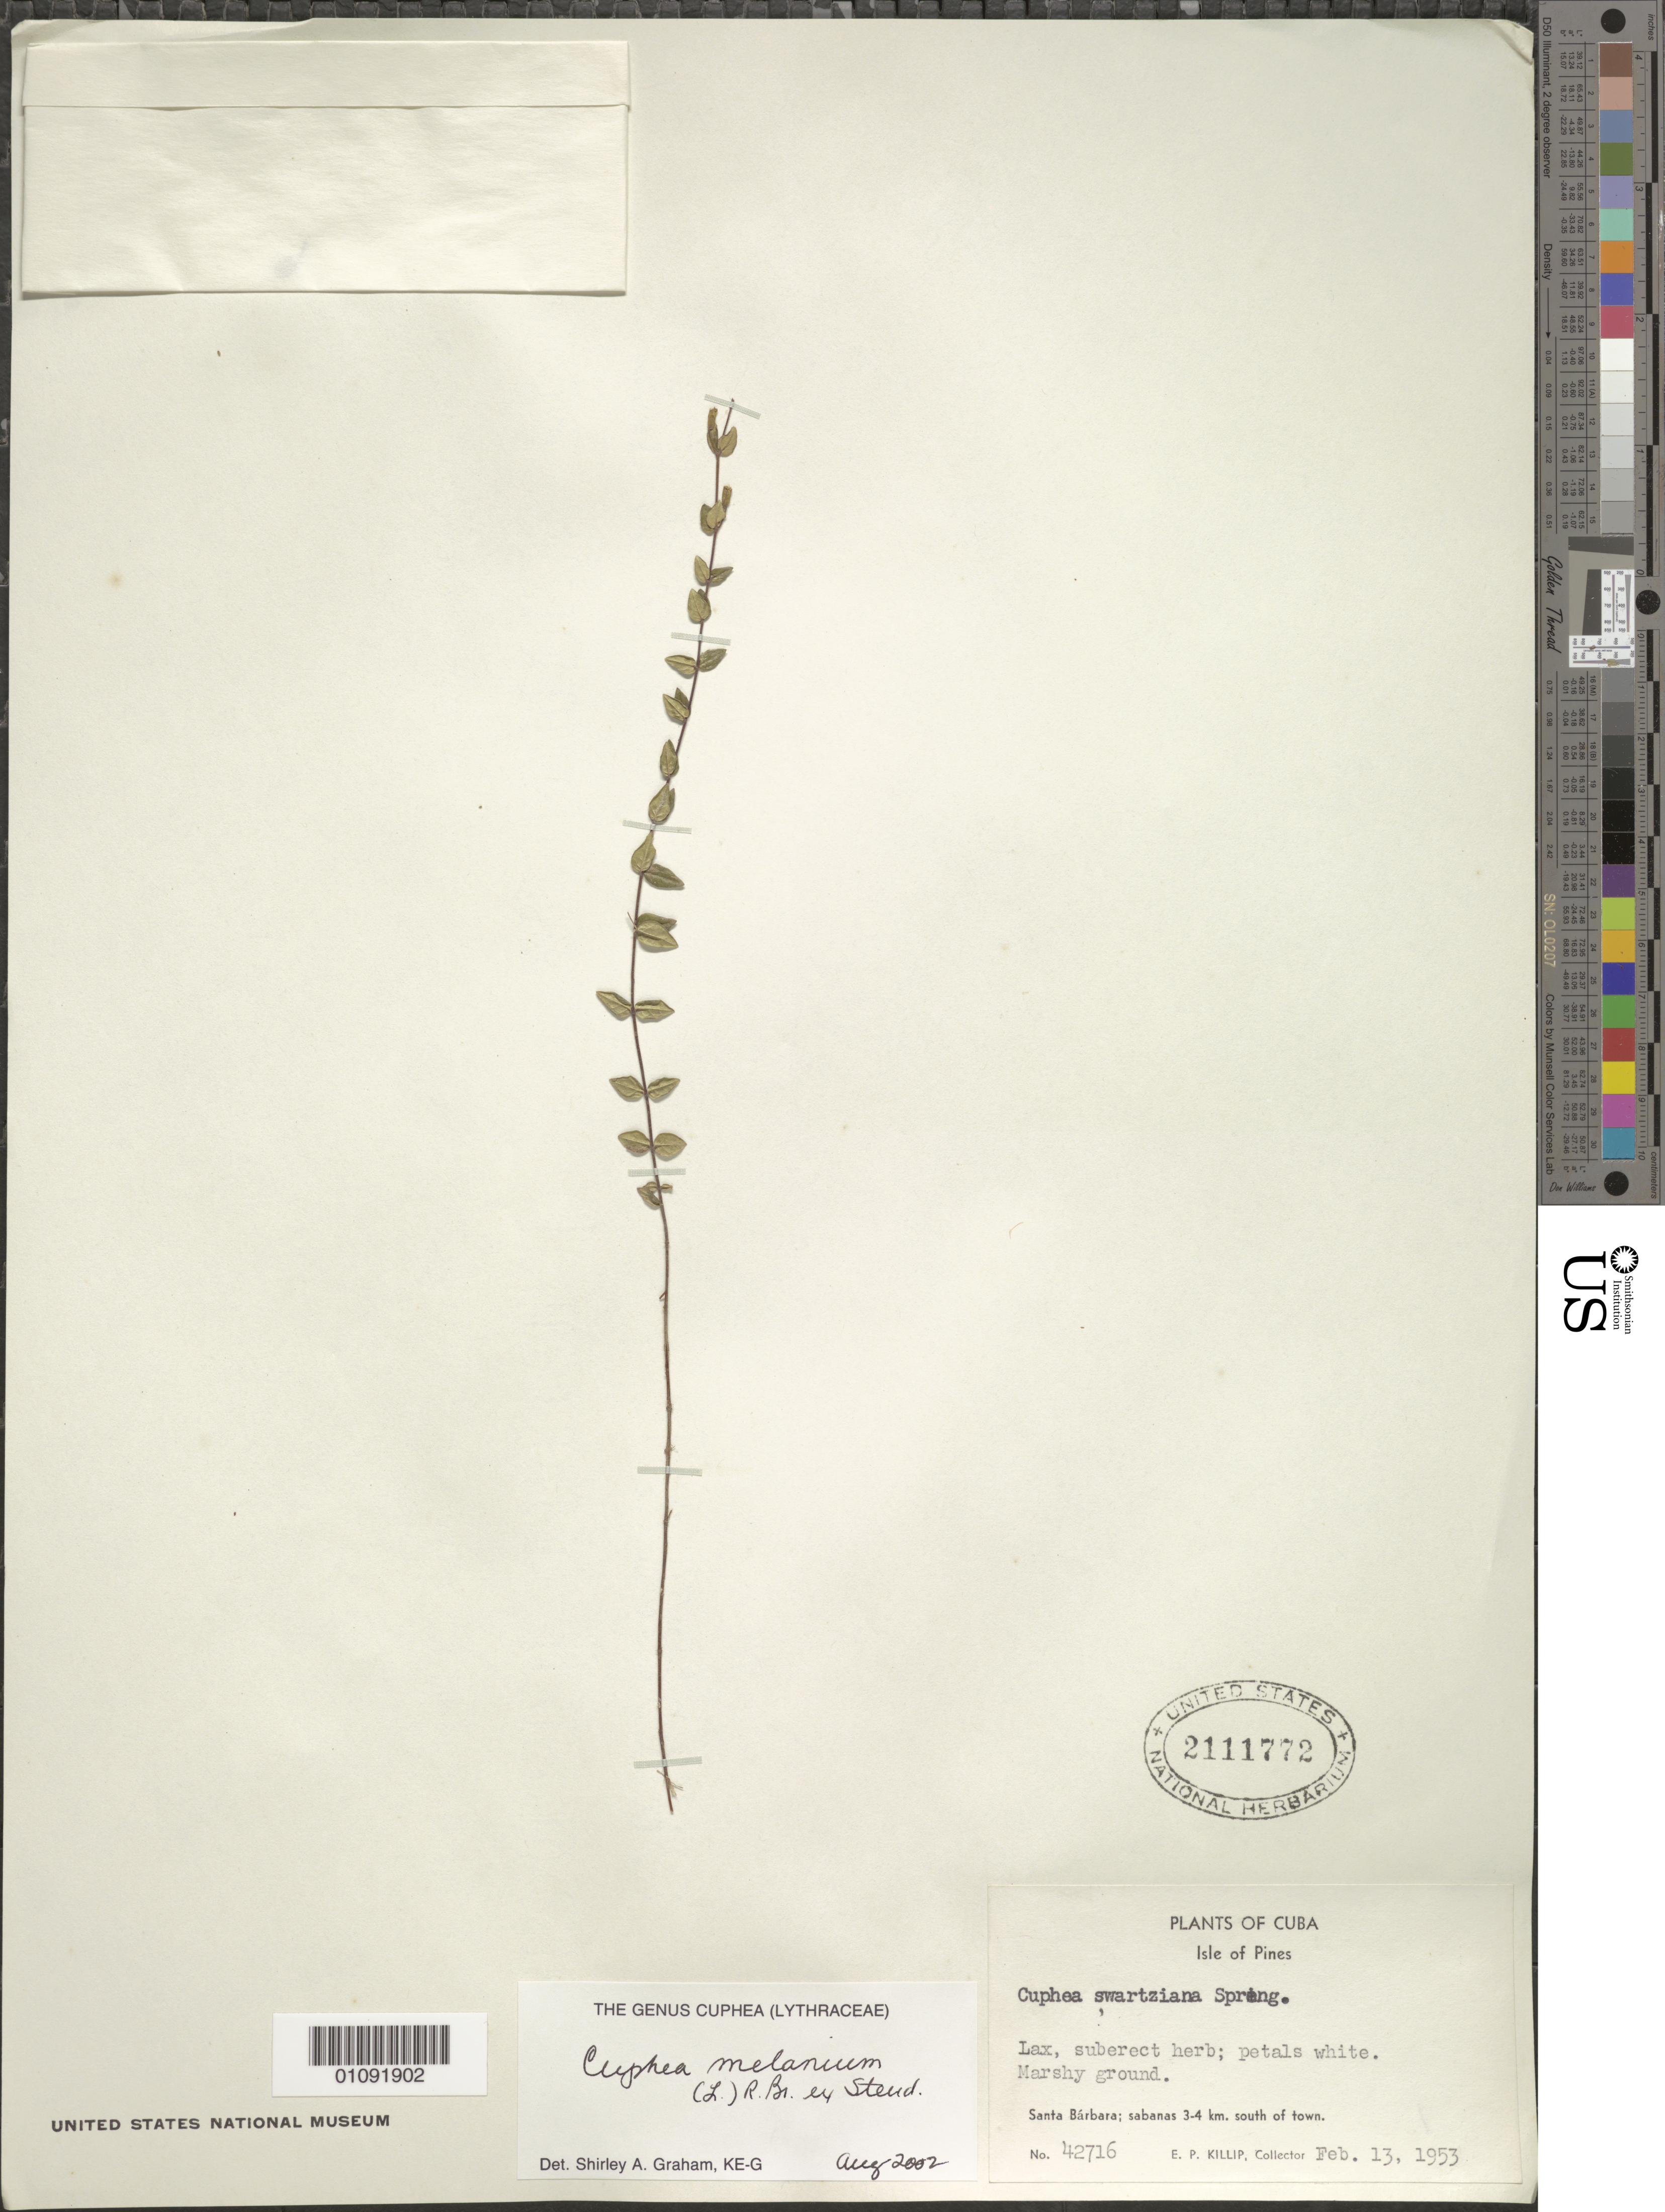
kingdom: Plantae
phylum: Tracheophyta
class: Magnoliopsida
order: Myrtales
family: Lythraceae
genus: Cuphea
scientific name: Cuphea melanium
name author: (L.) Cramer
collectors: E. P. Killip & J. H. Riley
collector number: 42716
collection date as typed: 13 Feb 1953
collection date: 1953-02-13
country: Cuba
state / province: Isla de La Juventud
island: Isla de la Juventud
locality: Isle of Pines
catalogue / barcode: US 2111772